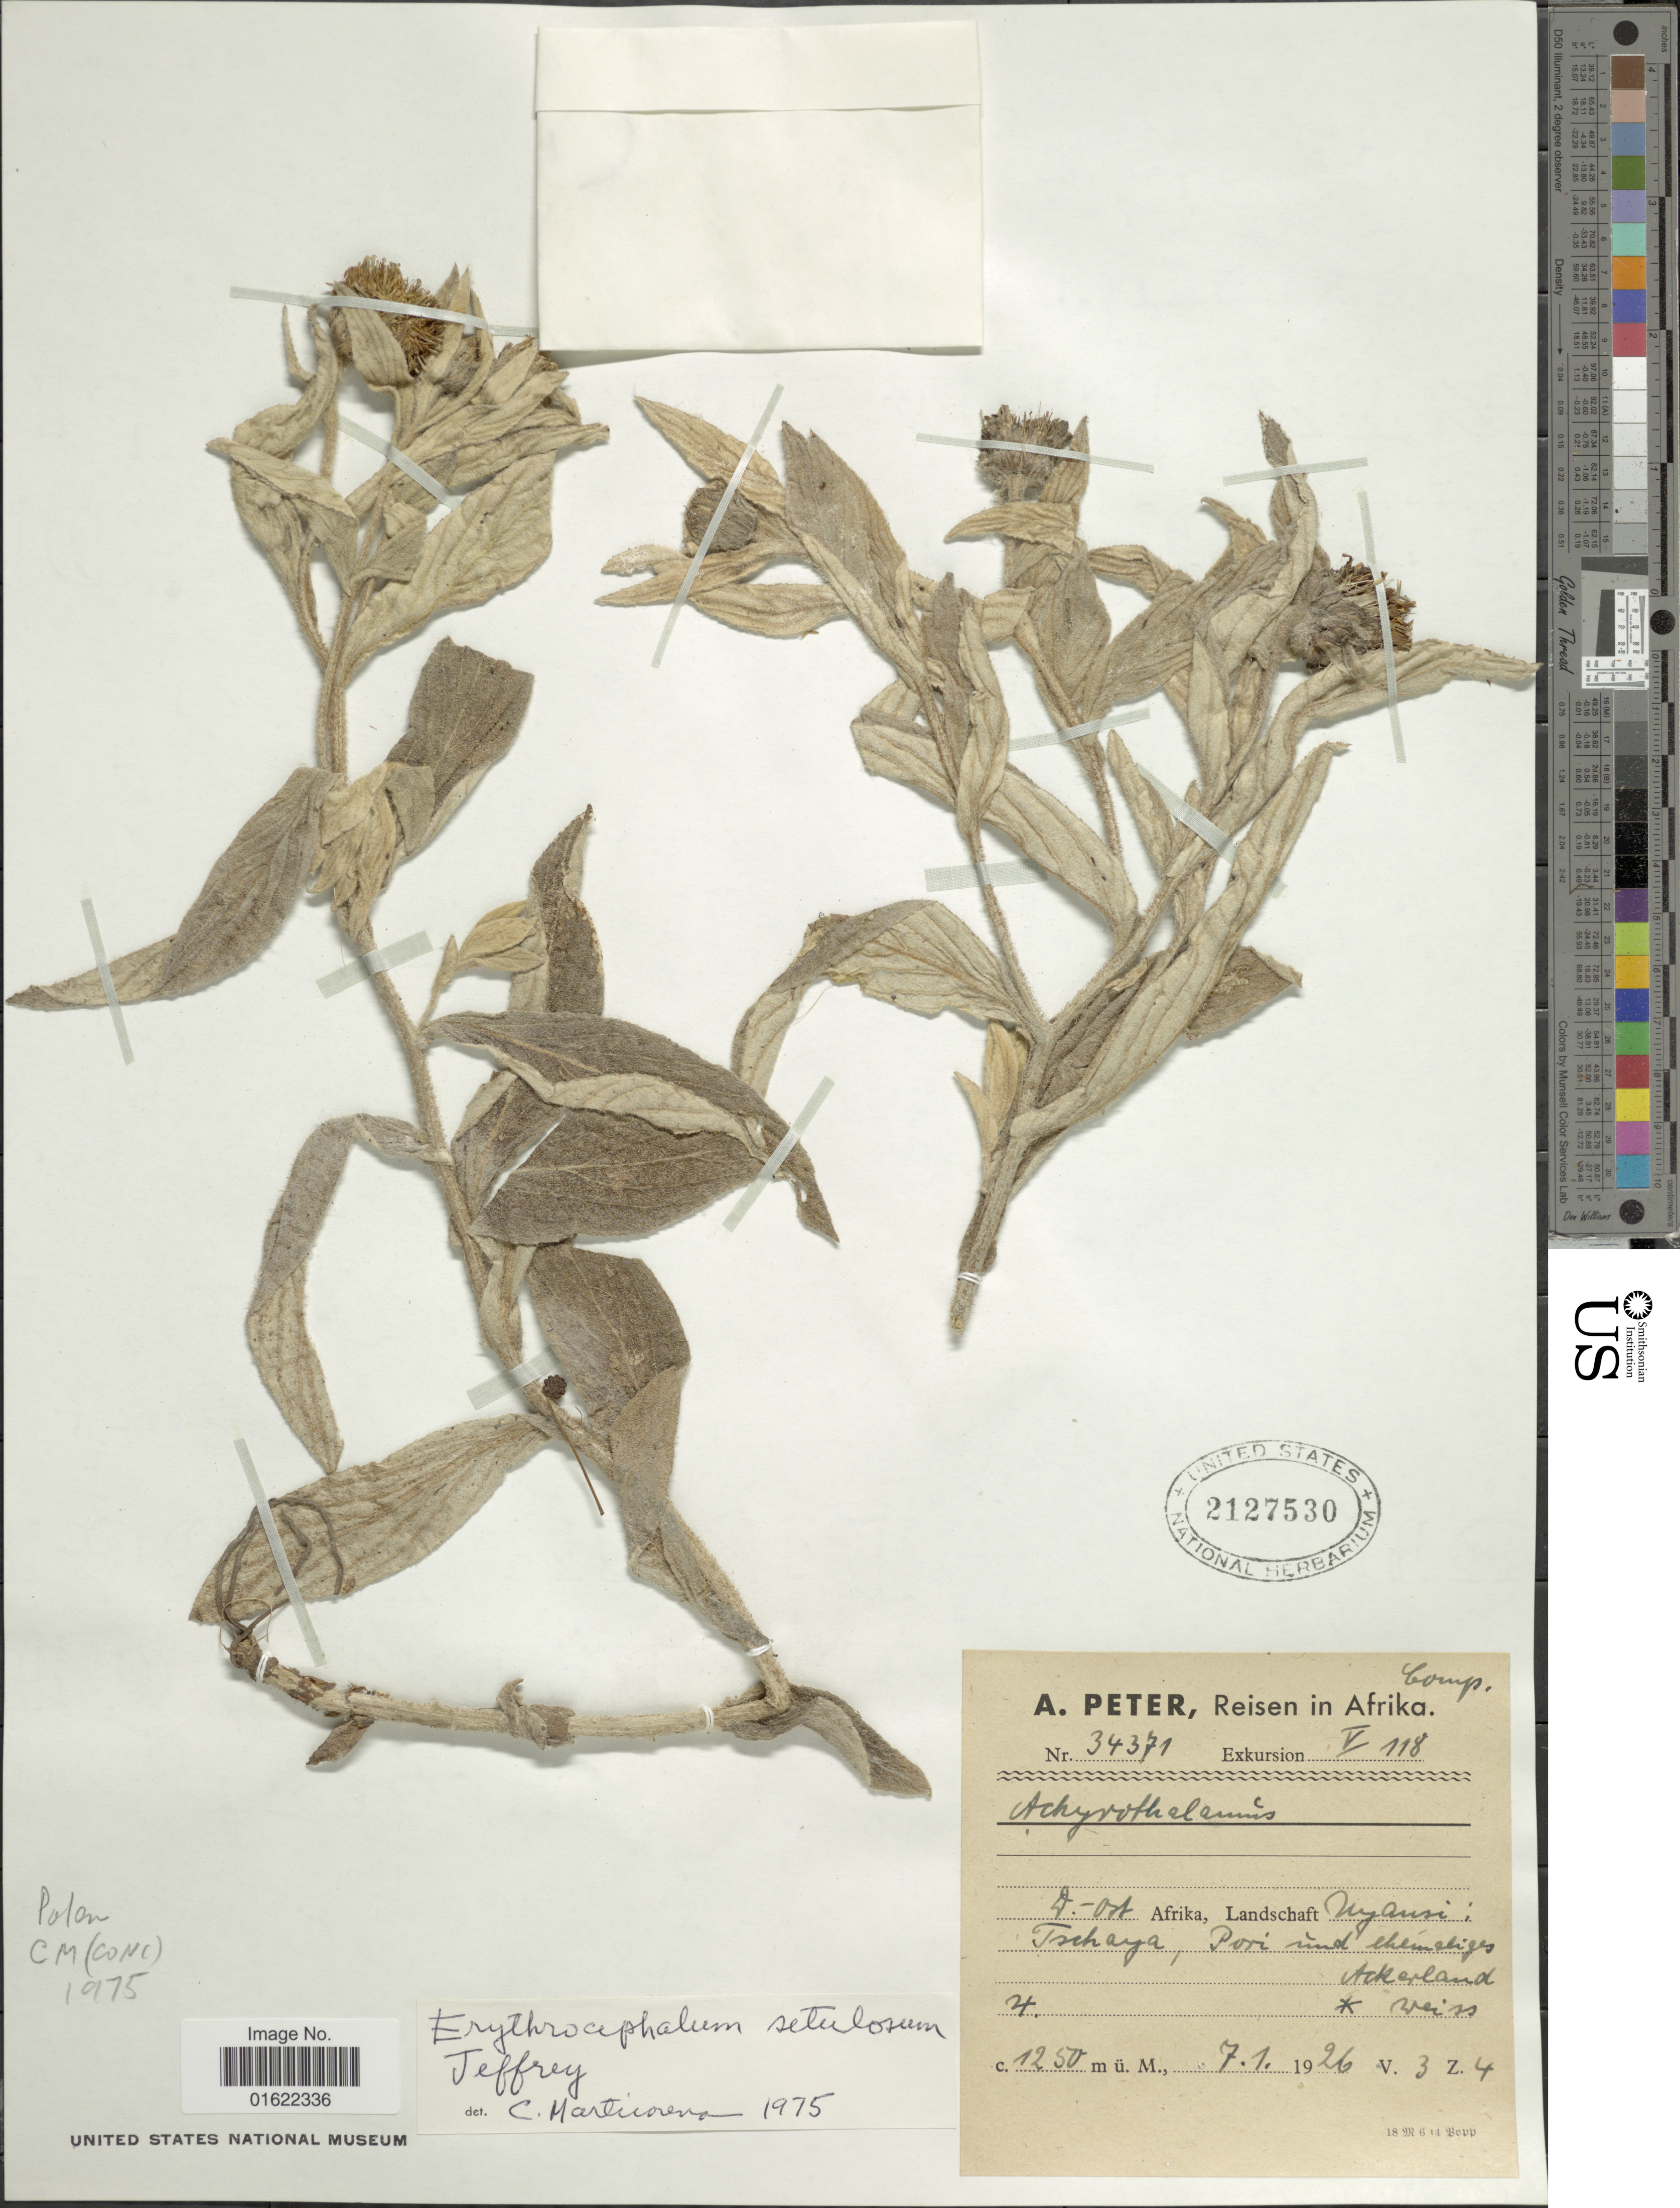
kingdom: Plantae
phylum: Tracheophyta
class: Magnoliopsida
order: Asterales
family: Asteraceae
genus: Erythrocephalum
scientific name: Erythrocephalum setulosum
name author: C. Jeffrey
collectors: A. Peter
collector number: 34371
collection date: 1926-01-07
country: Ghana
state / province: Ashanti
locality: D-ost Afrika, Landschaft Nyansi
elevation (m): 1250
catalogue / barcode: US 2127530